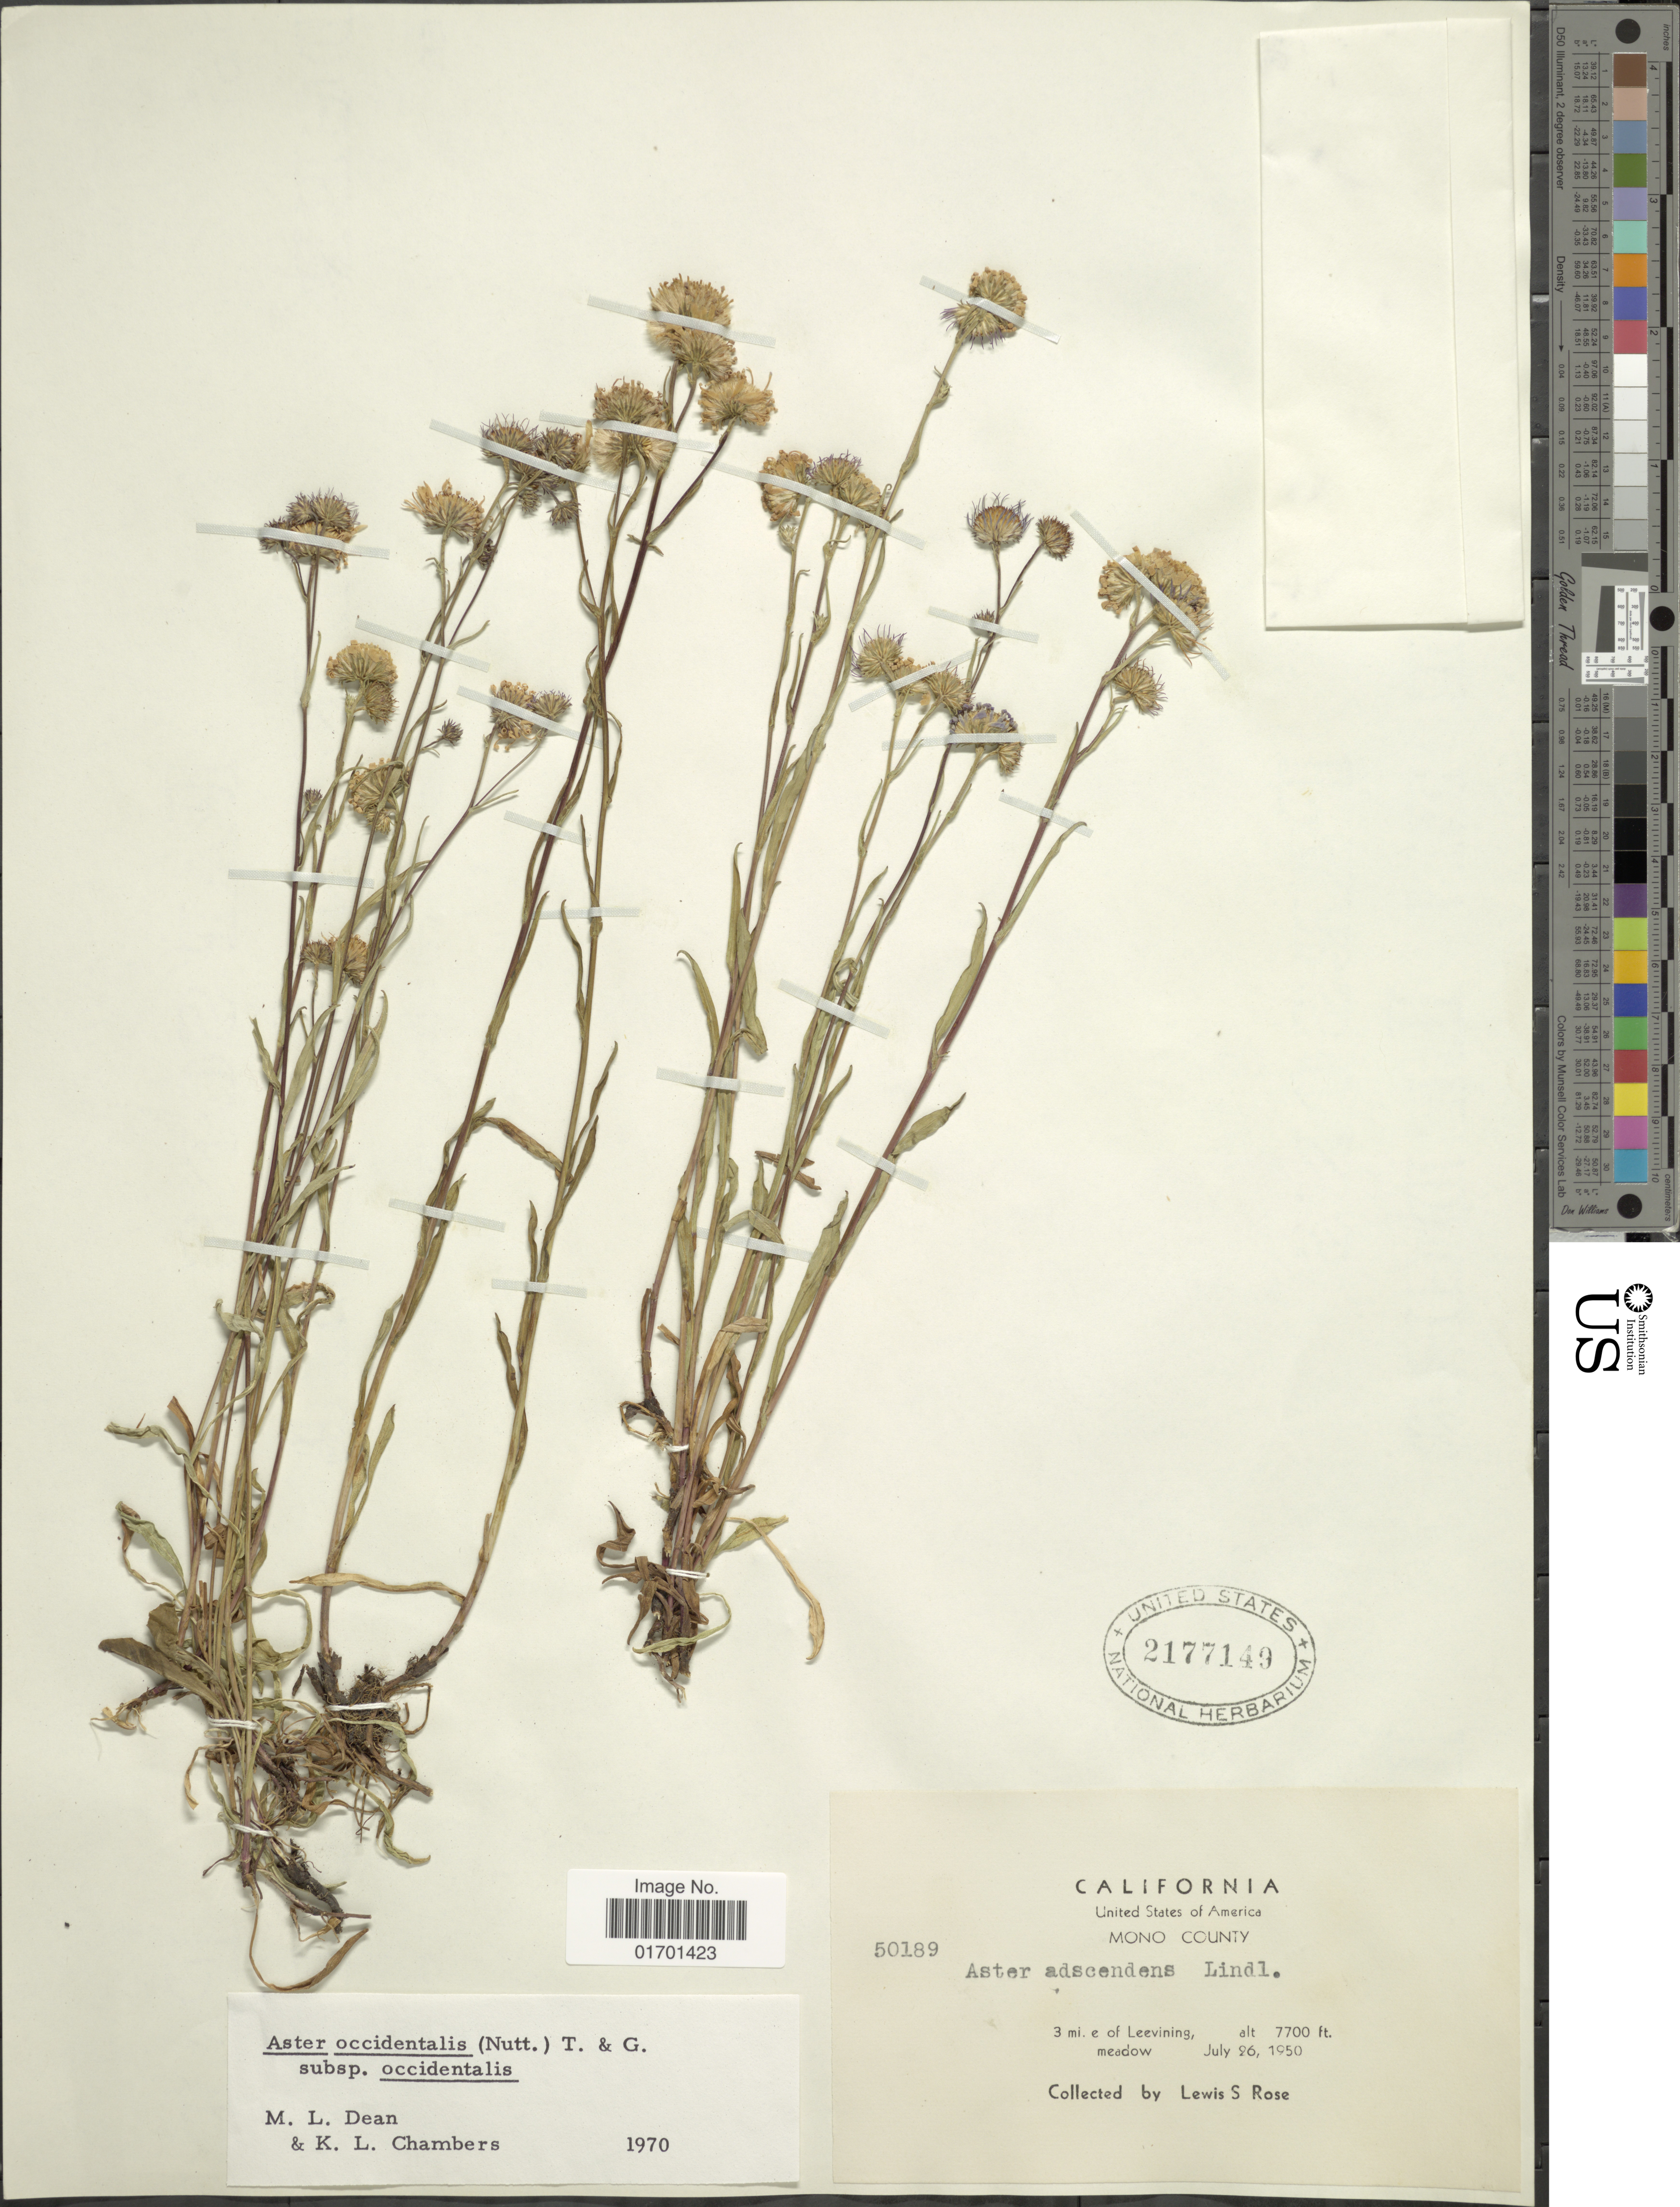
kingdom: Plantae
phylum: Tracheophyta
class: Magnoliopsida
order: Asterales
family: Asteraceae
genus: Symphyotrichum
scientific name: Symphyotrichum spathulatum var. spathulatum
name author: (Lindl.) G.L. Nesom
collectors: L. S. Rose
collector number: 50189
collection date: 1950-07-26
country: United States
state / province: California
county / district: Mono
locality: Mono County, 3 mi. e of Leevining, meadow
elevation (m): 2347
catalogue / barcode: US 2177149